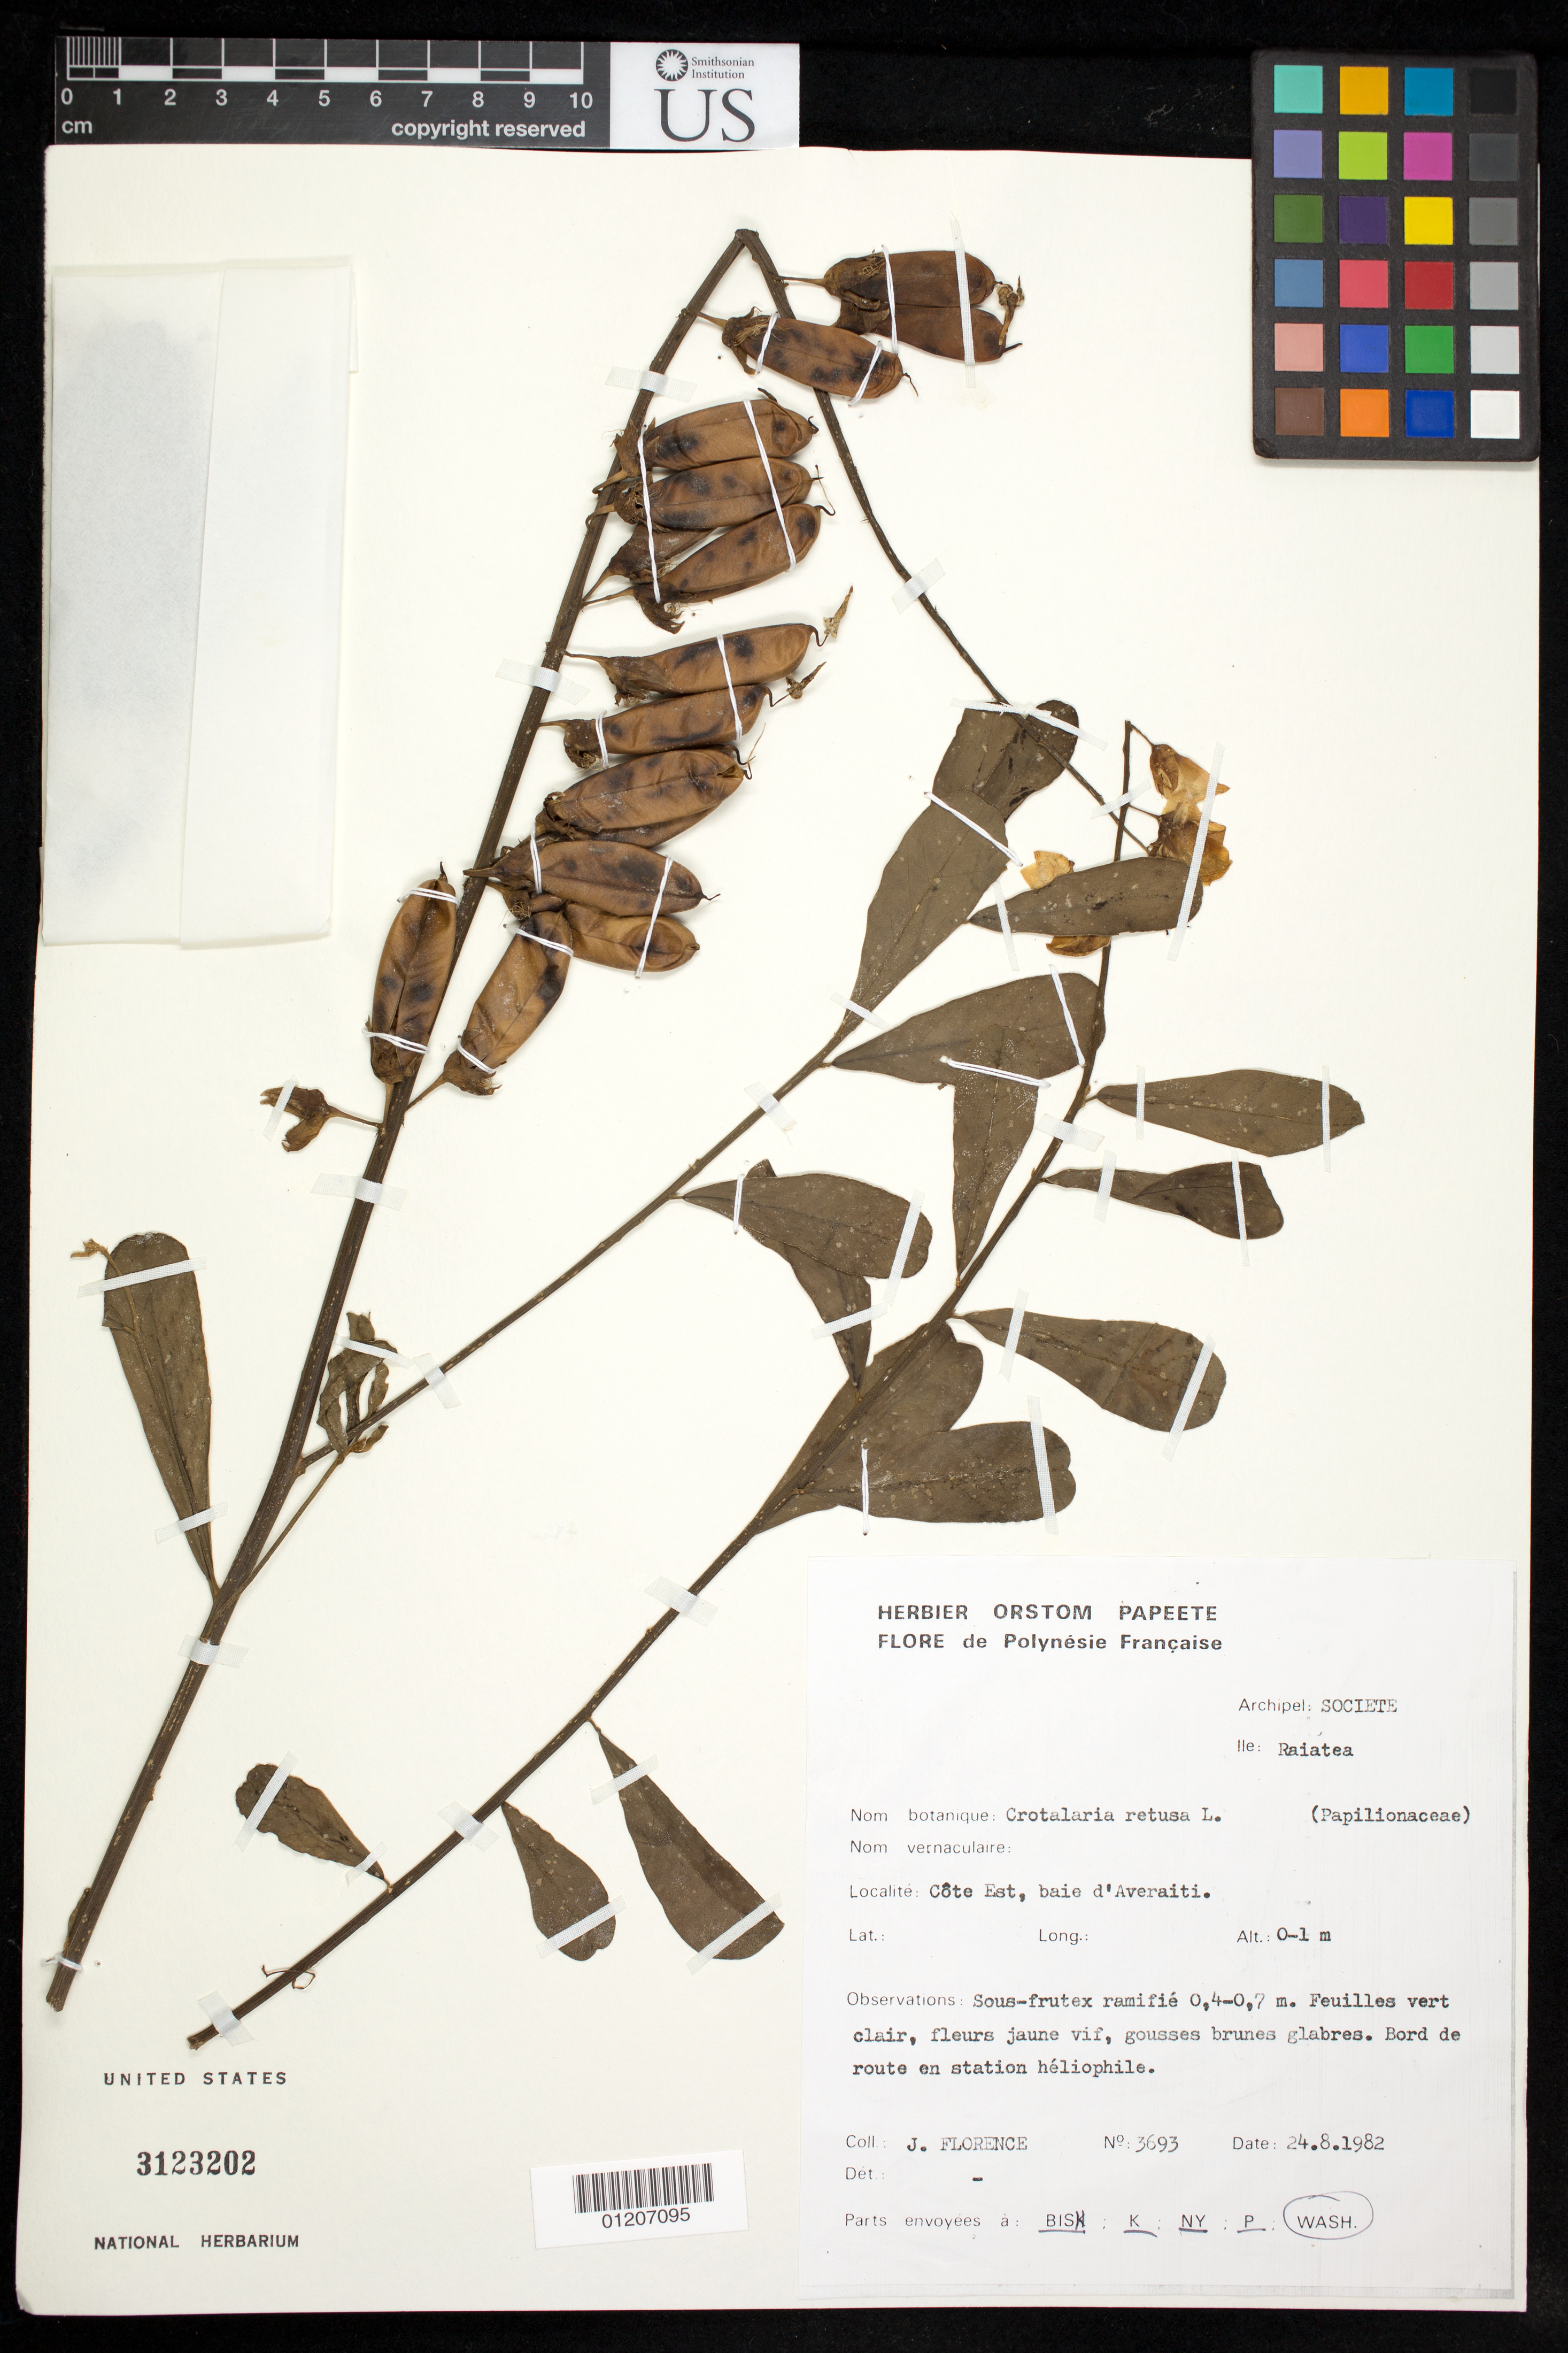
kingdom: Plantae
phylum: Tracheophyta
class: Magnoliopsida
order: Fabales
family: Fabaceae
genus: Crotalaria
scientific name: Crotalaria retusa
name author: L.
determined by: Florence, J.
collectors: J. Florence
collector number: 3693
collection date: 1982-08-24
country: French Polynesia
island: Raiatea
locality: Còte est, baie d'Averaiti.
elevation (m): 0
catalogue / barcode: US 3123202